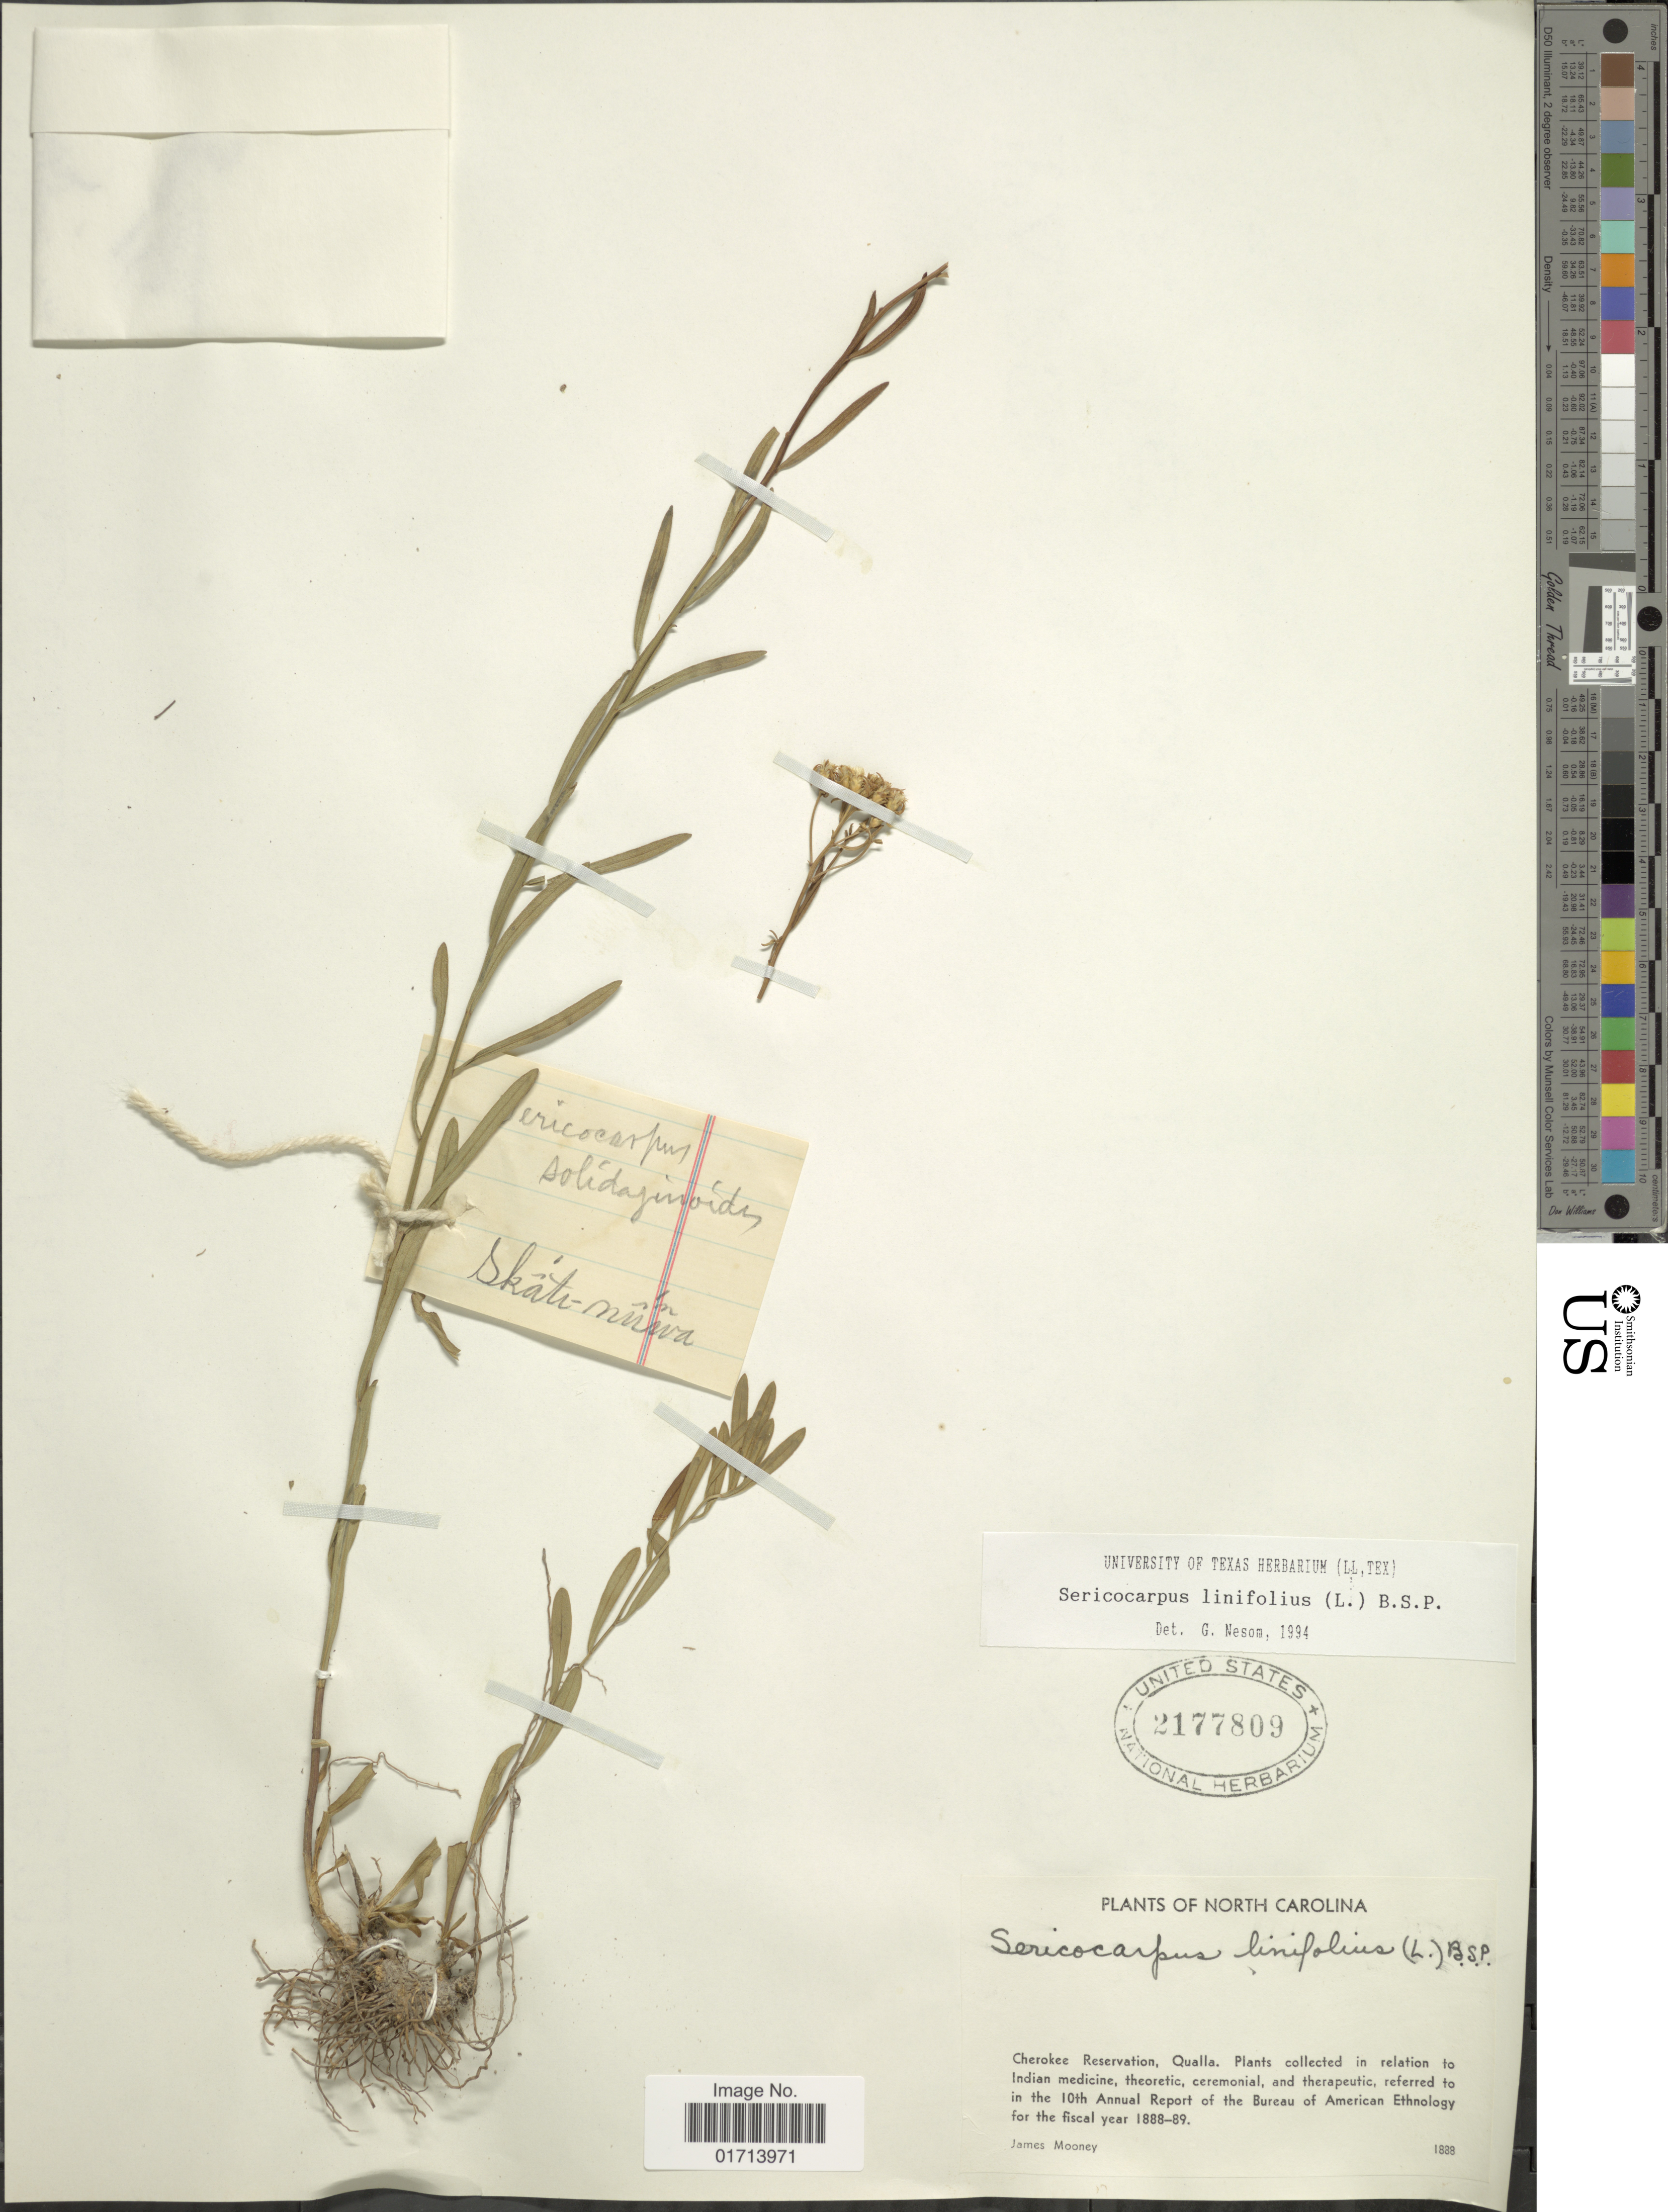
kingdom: Plantae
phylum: Tracheophyta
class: Magnoliopsida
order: Asterales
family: Asteraceae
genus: Sericocarpus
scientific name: Sericocarpus linifolius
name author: (L.) Britton, Stearns & Poggenb.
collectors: J. Mooney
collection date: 1888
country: United States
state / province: North Carolina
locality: Cherokee Reservation, Qualla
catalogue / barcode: US 2177809